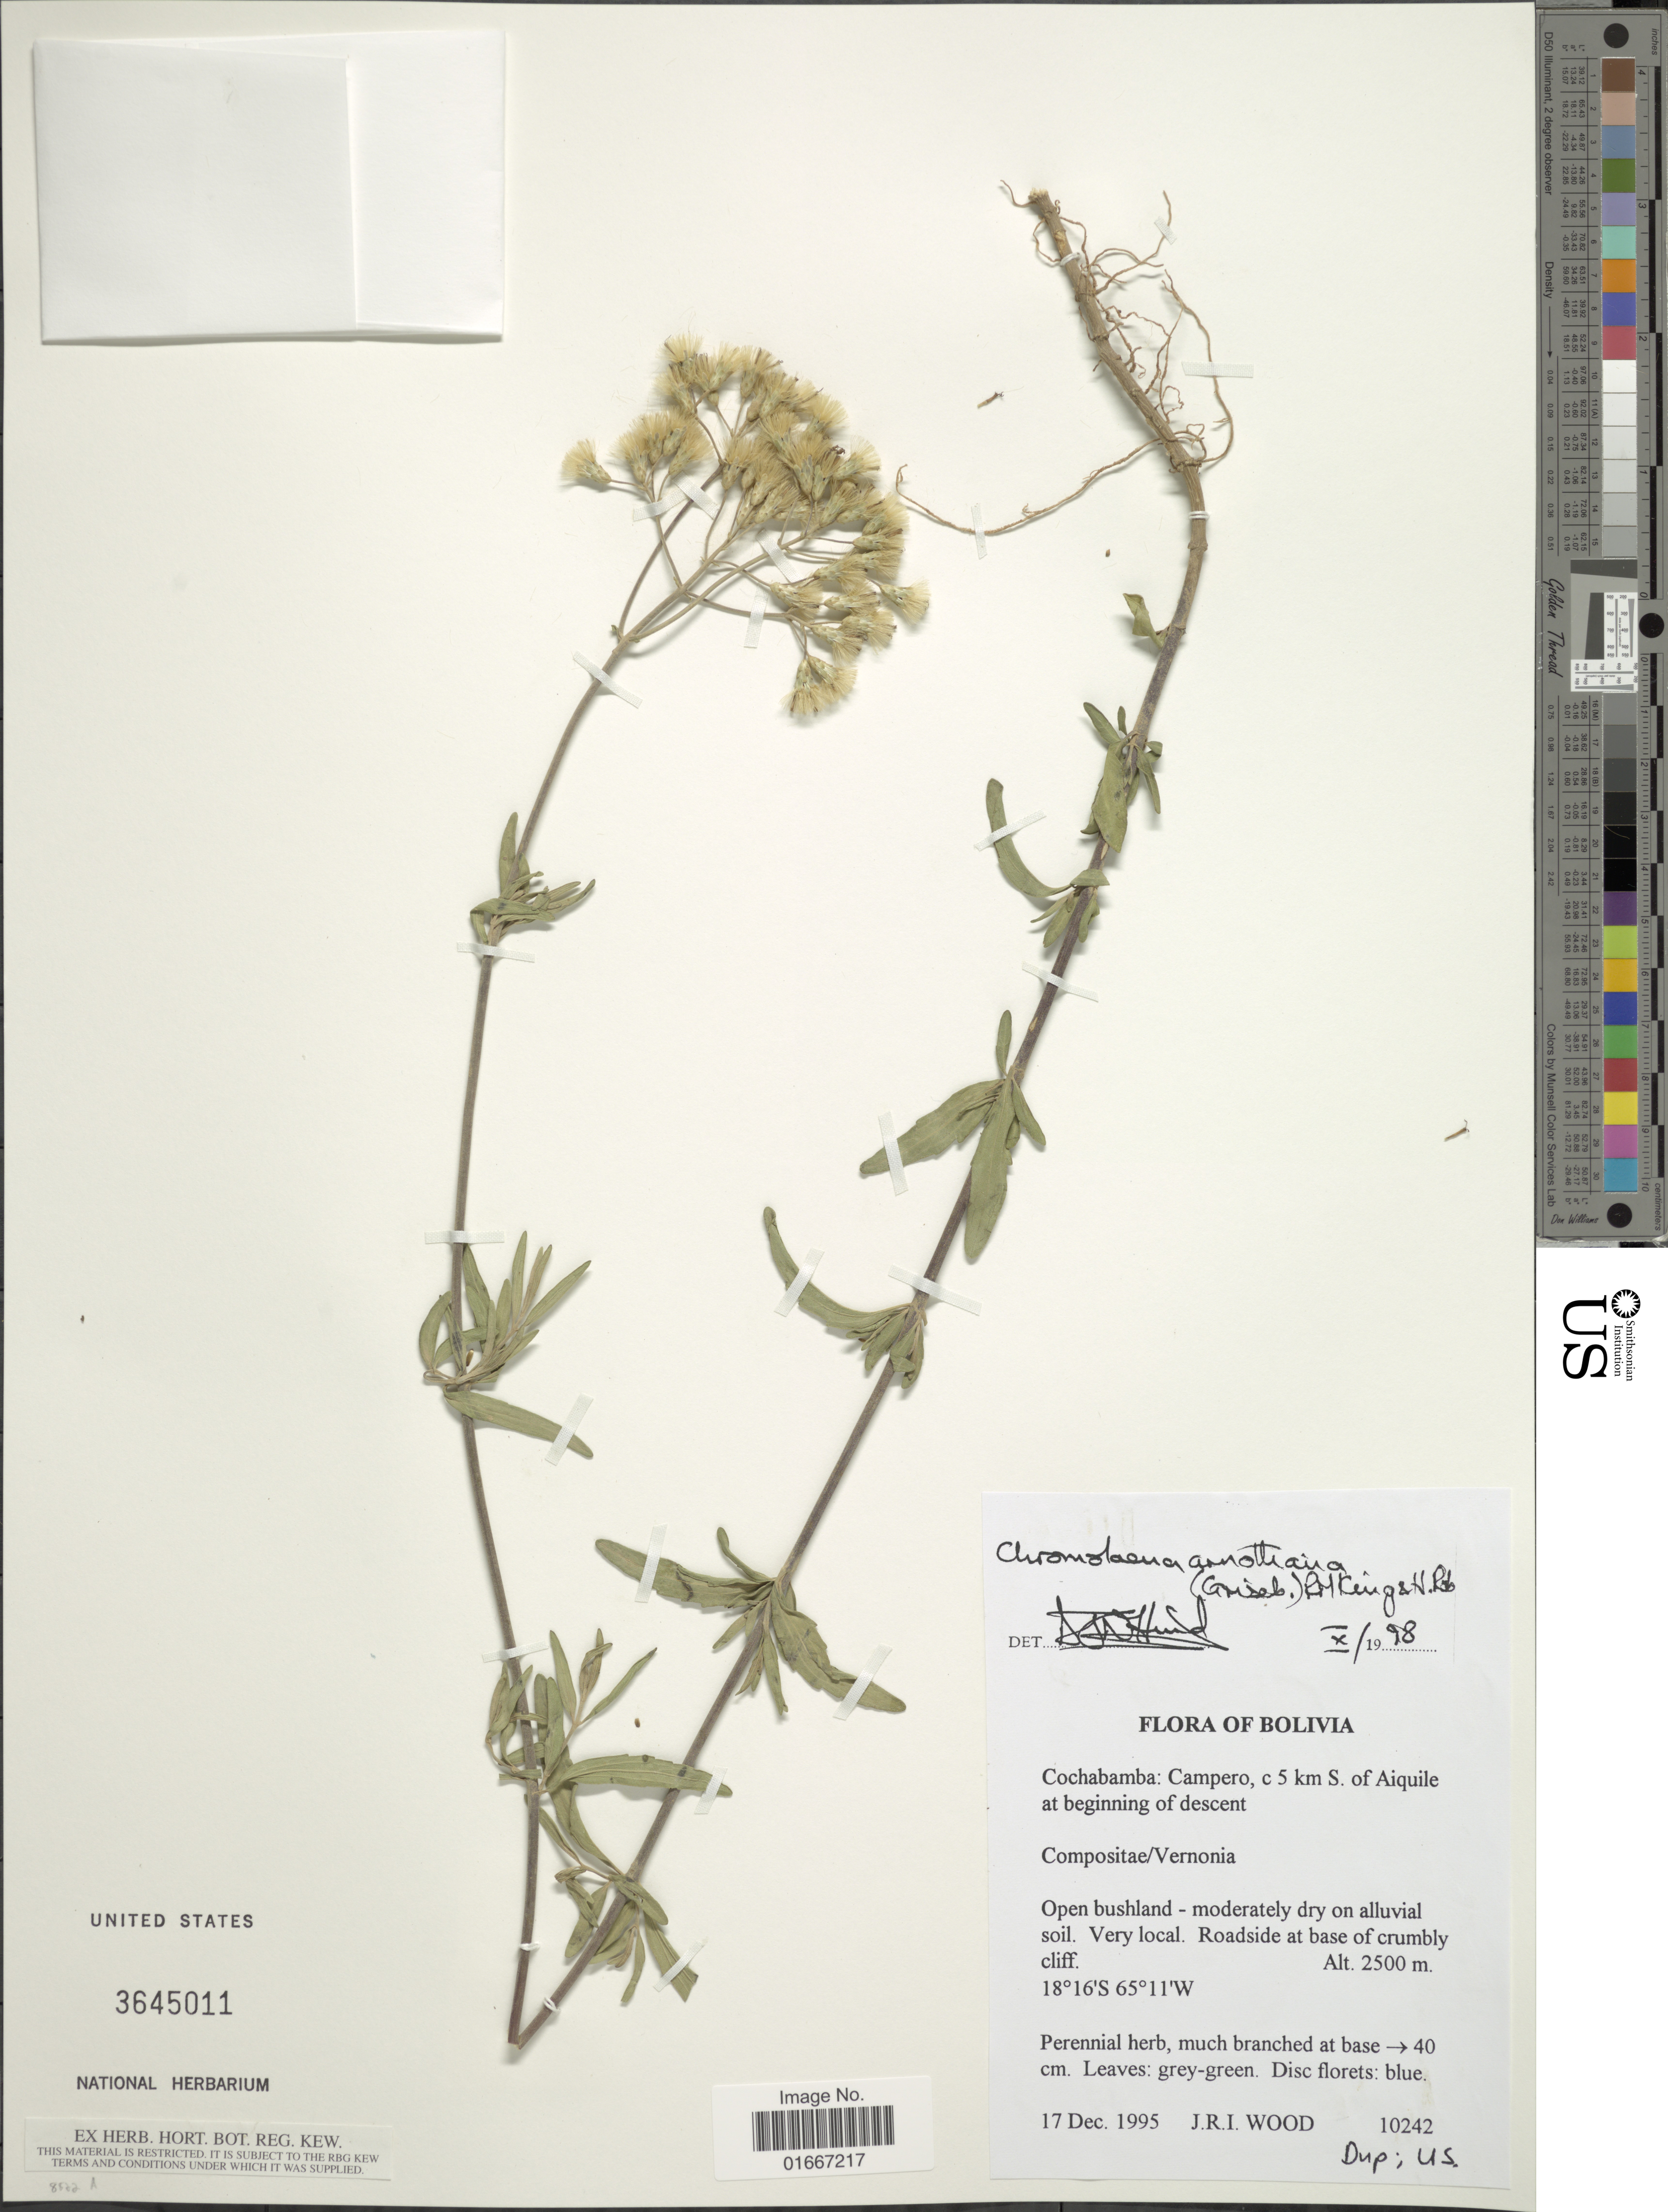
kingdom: Plantae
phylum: Tracheophyta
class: Magnoliopsida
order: Asterales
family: Asteraceae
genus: Chromolaena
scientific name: Chromolaena arnottiana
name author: (Griseb.) R.M. King & H. Rob.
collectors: J. R. I. Wood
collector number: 10242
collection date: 1995-12-17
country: Bolivia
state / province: Cochabamba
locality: Campero, c 5 km S of Aiquile at beginnign of decent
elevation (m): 2500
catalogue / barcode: US 3645011